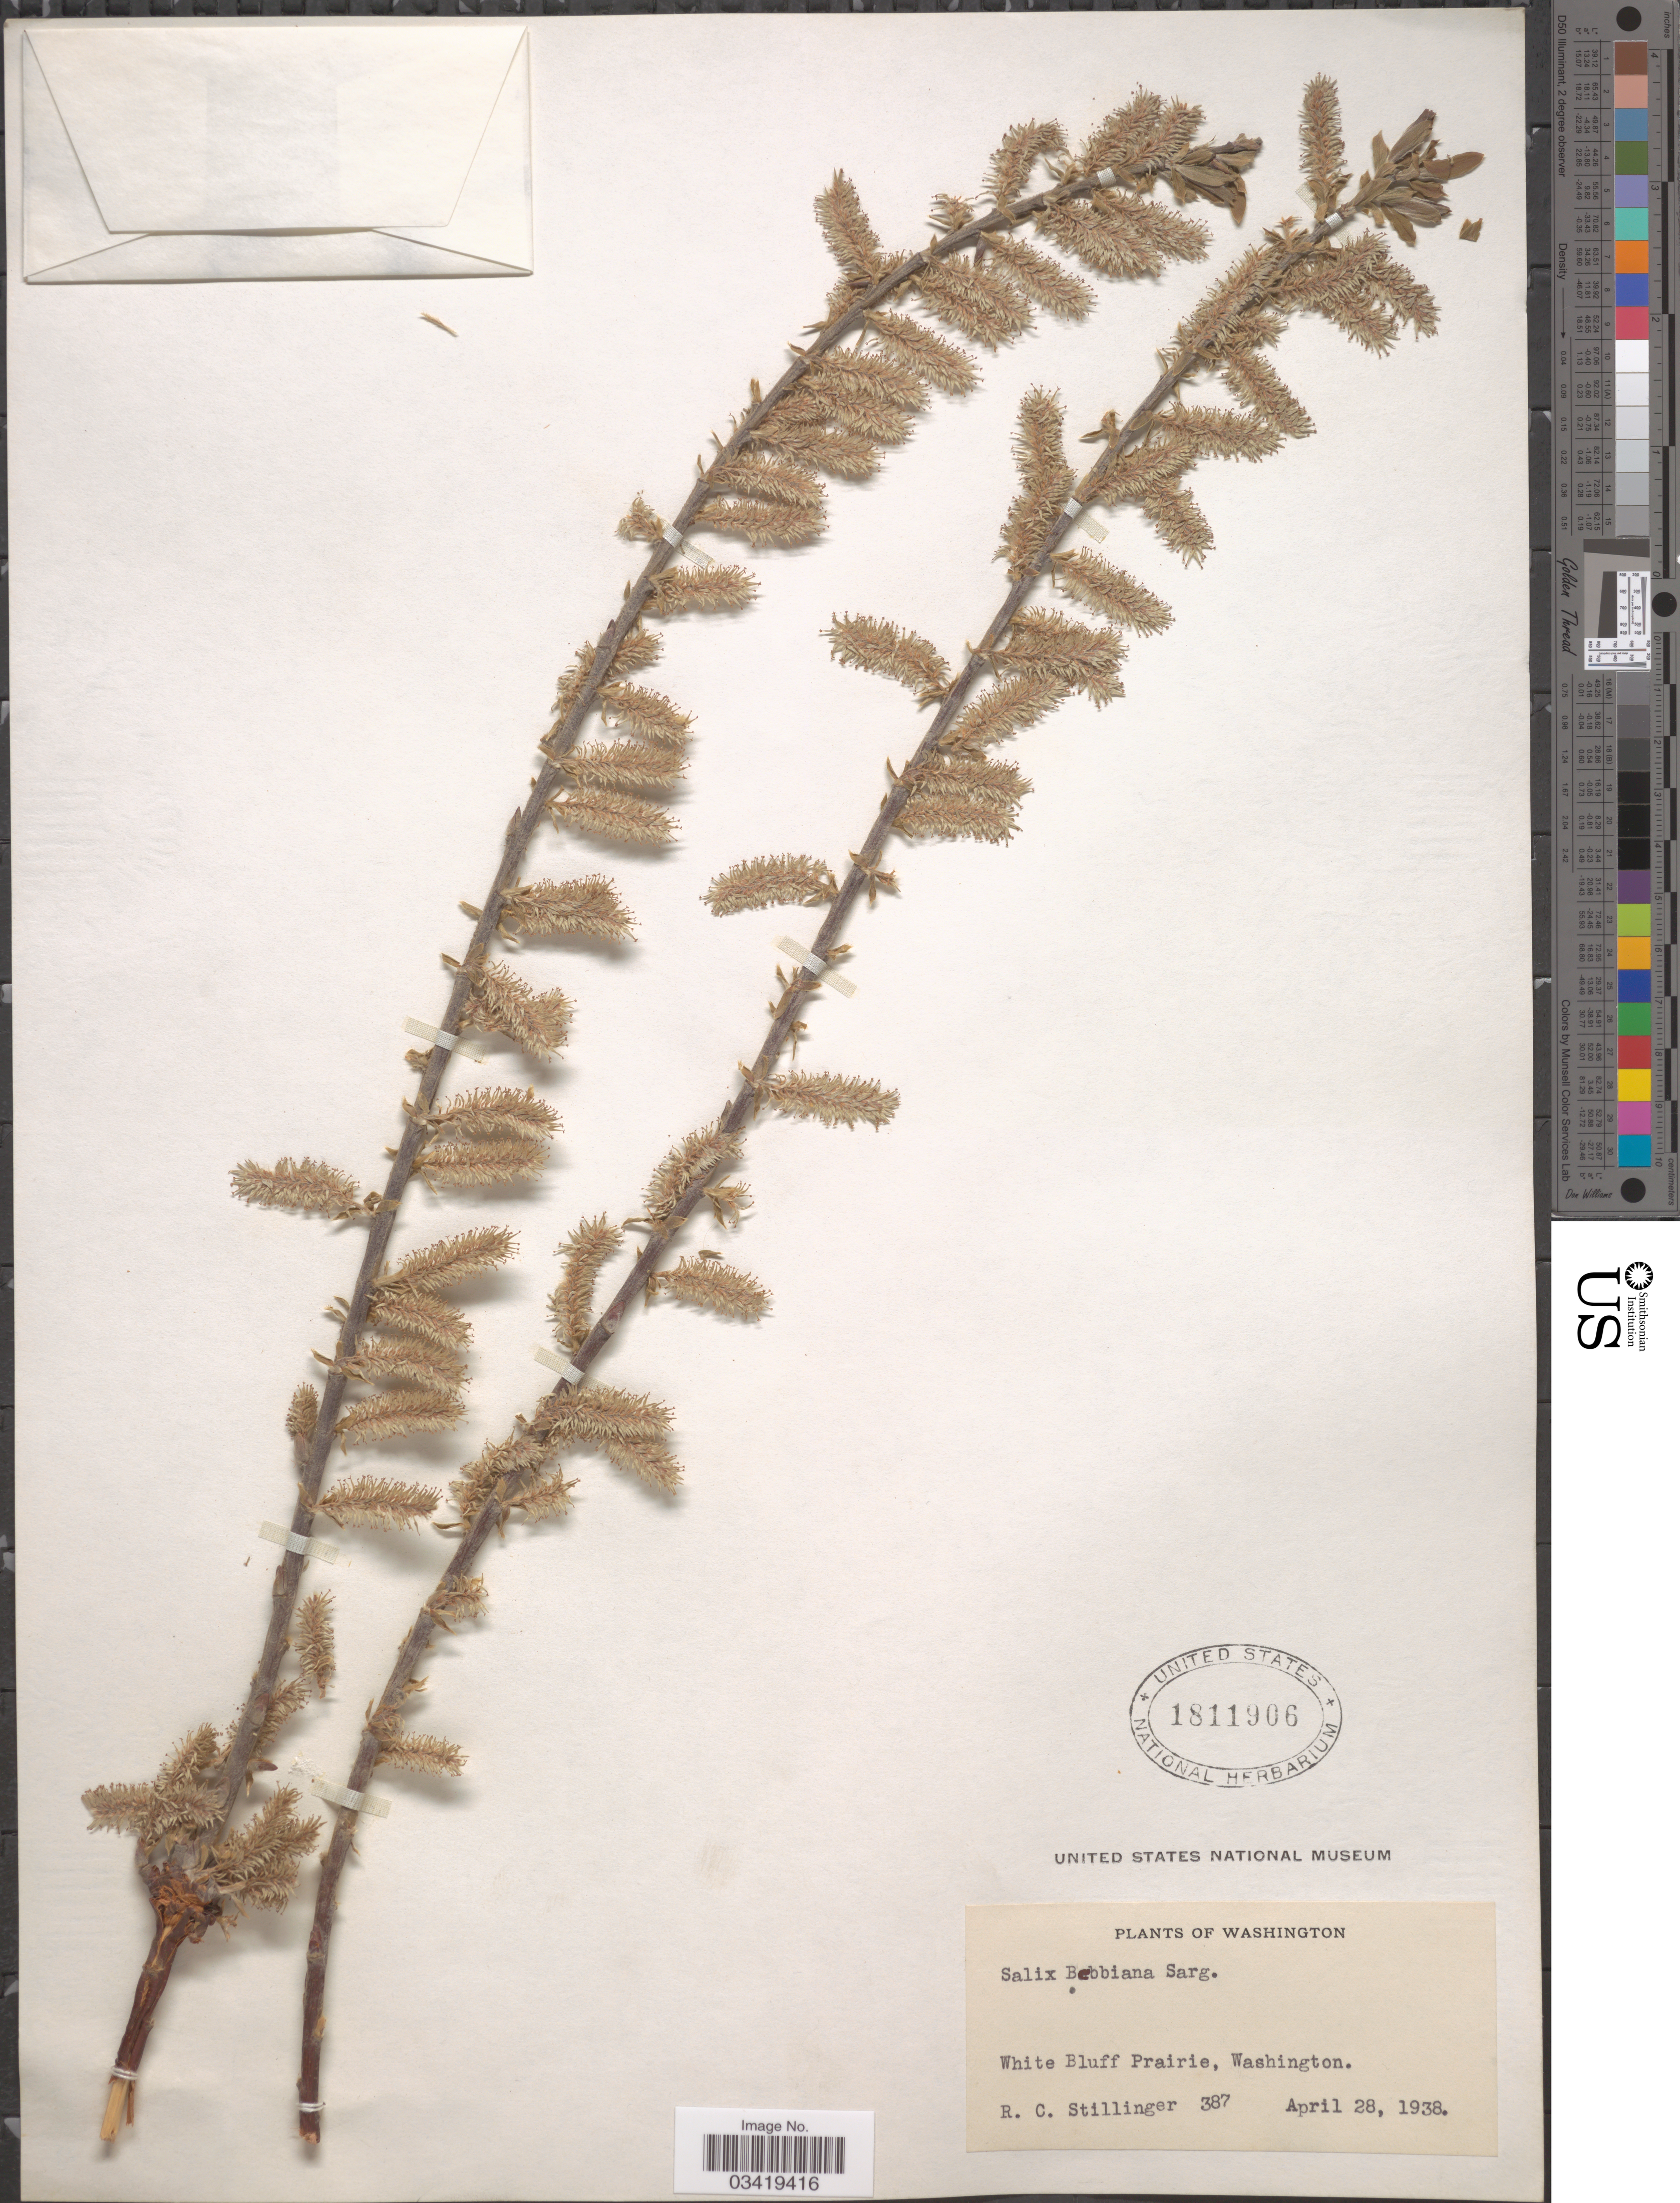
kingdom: Plantae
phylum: Tracheophyta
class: Magnoliopsida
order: Malpighiales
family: Salicaceae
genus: Salix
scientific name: Salix bebbiana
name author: Sarg.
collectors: R. Stillinger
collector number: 387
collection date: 1938-04-28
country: United States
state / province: Washington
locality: White Bluff Prairie.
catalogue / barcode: US 1811906